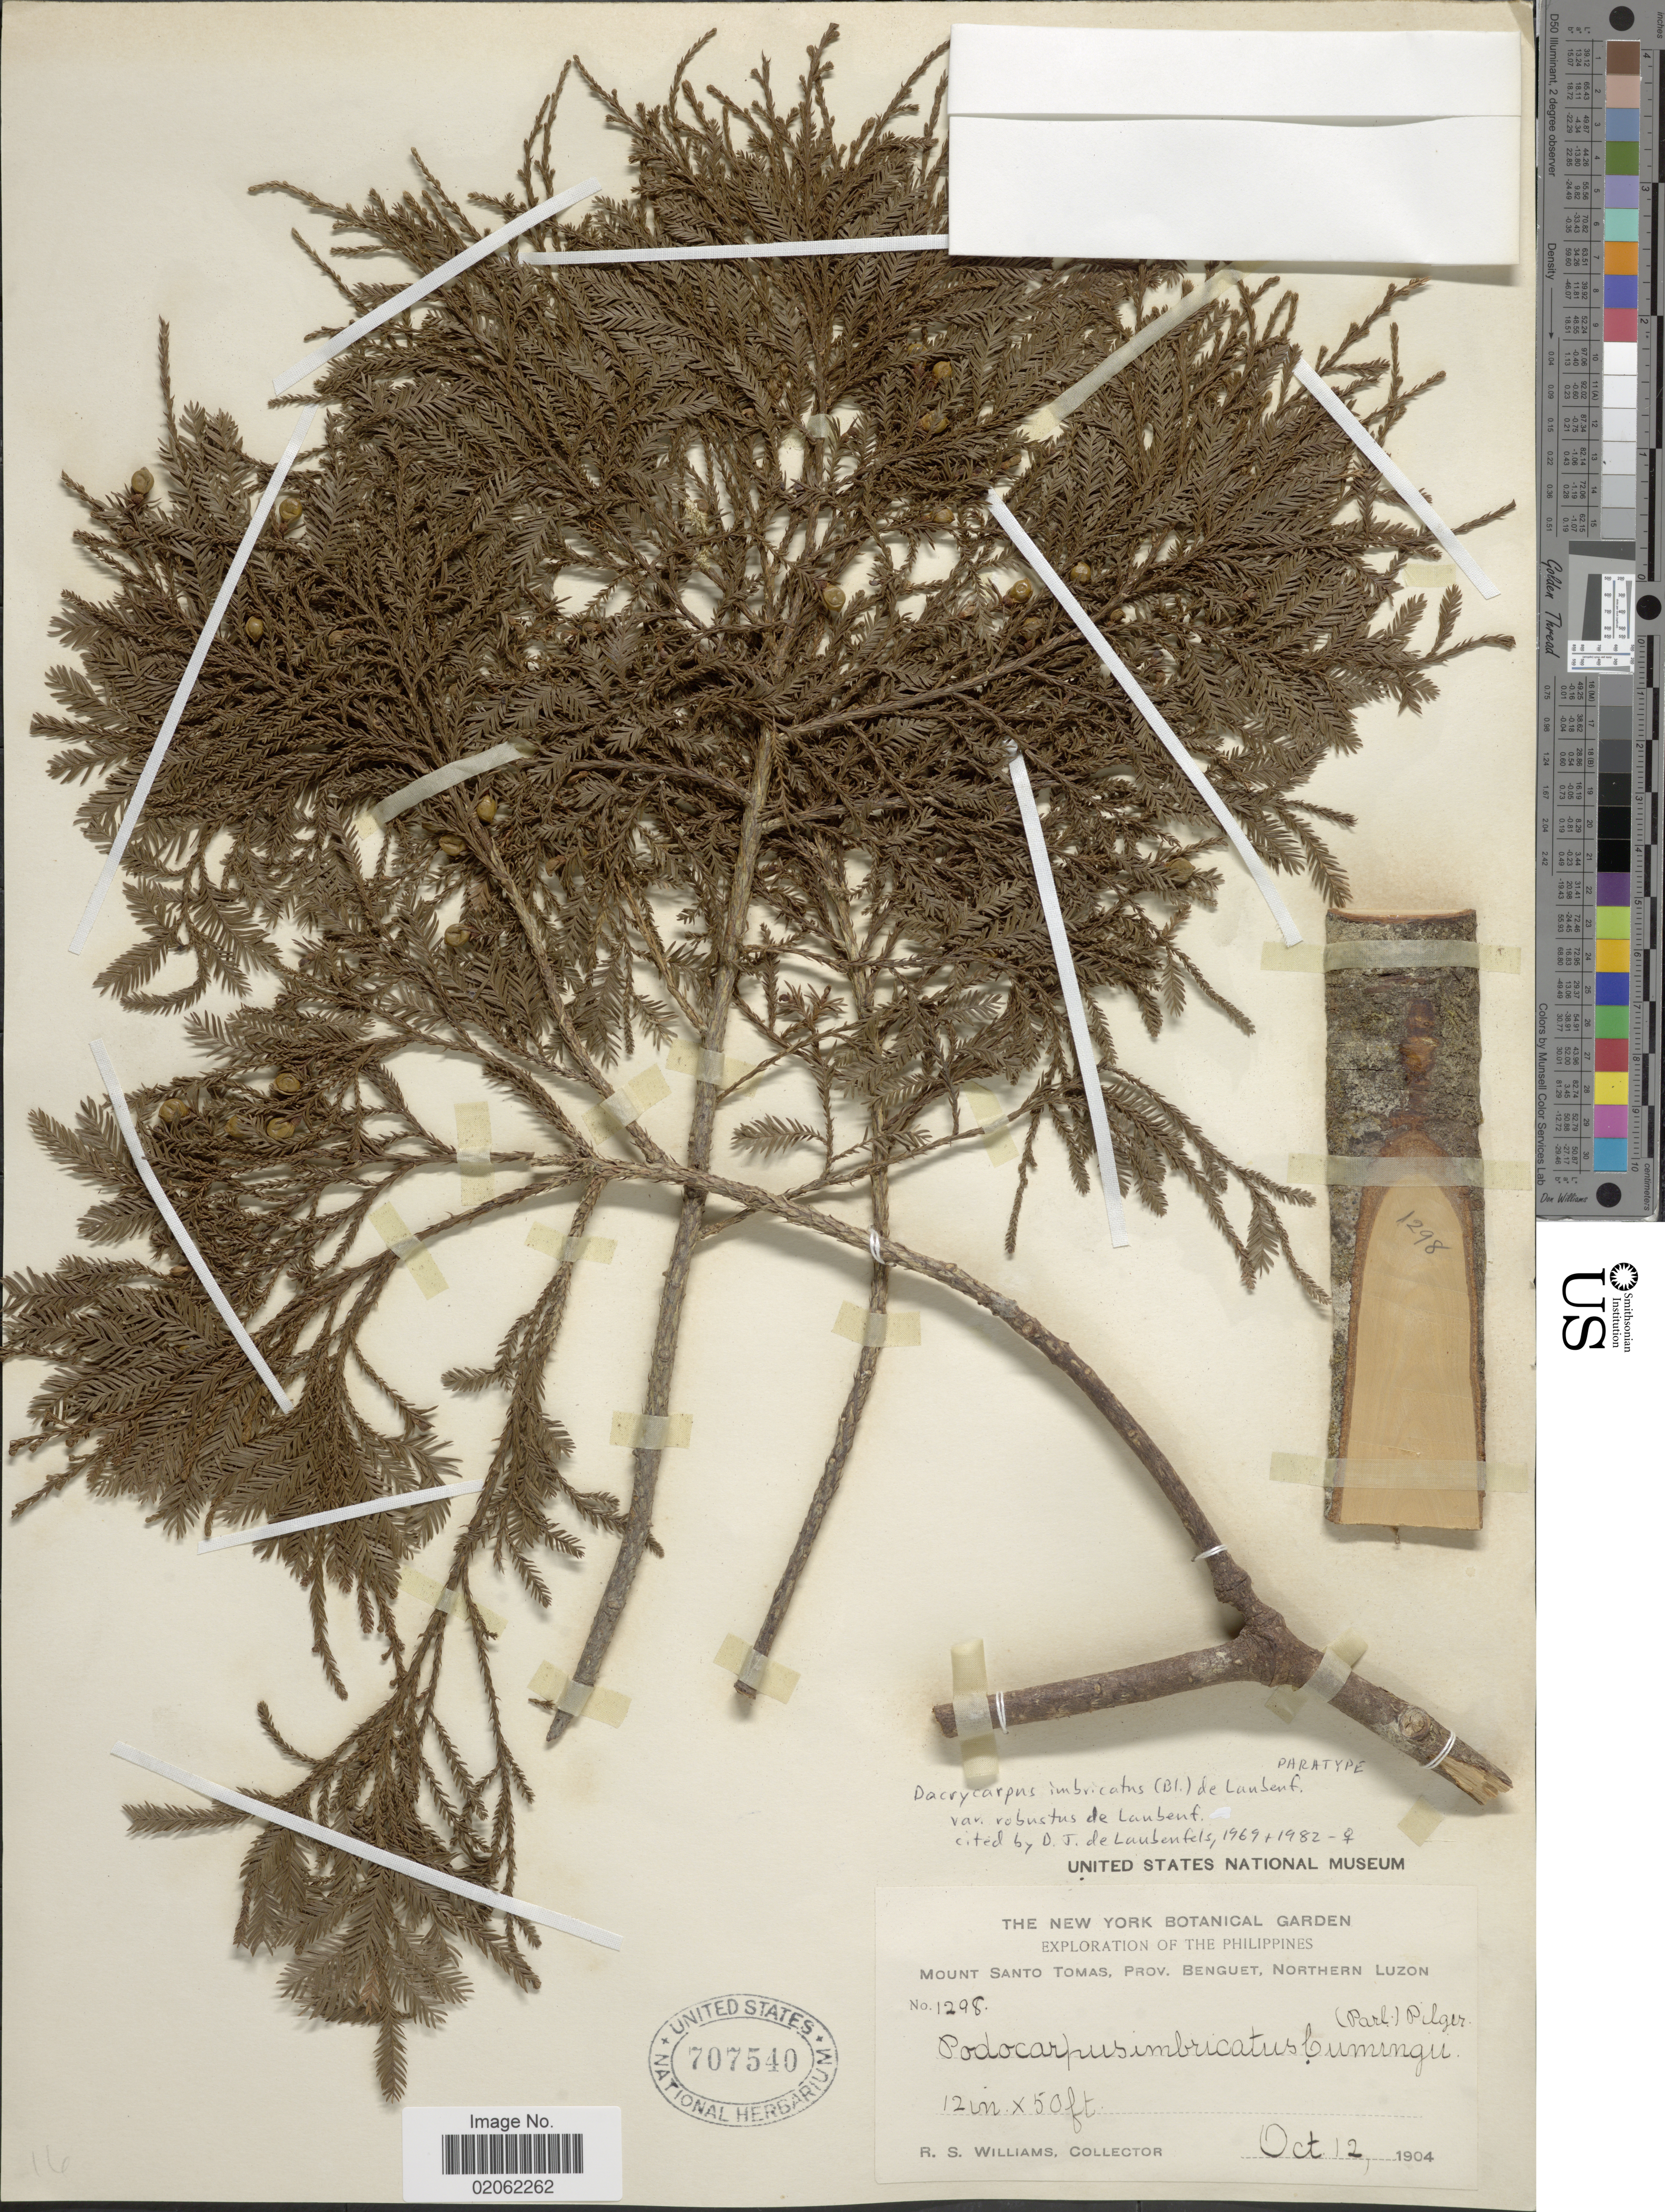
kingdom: Plantae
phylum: Tracheophyta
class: Pinopsida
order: Pinales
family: Podocarpaceae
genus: Dacrycarpus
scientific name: Dacrycarpus imbricatus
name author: (Blume) de Laub.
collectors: R. S. Williams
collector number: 1298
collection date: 1904-10-12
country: Philippines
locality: Mount Santo Tomas, Prov. Benguet, Northern Luzon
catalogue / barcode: US 707540